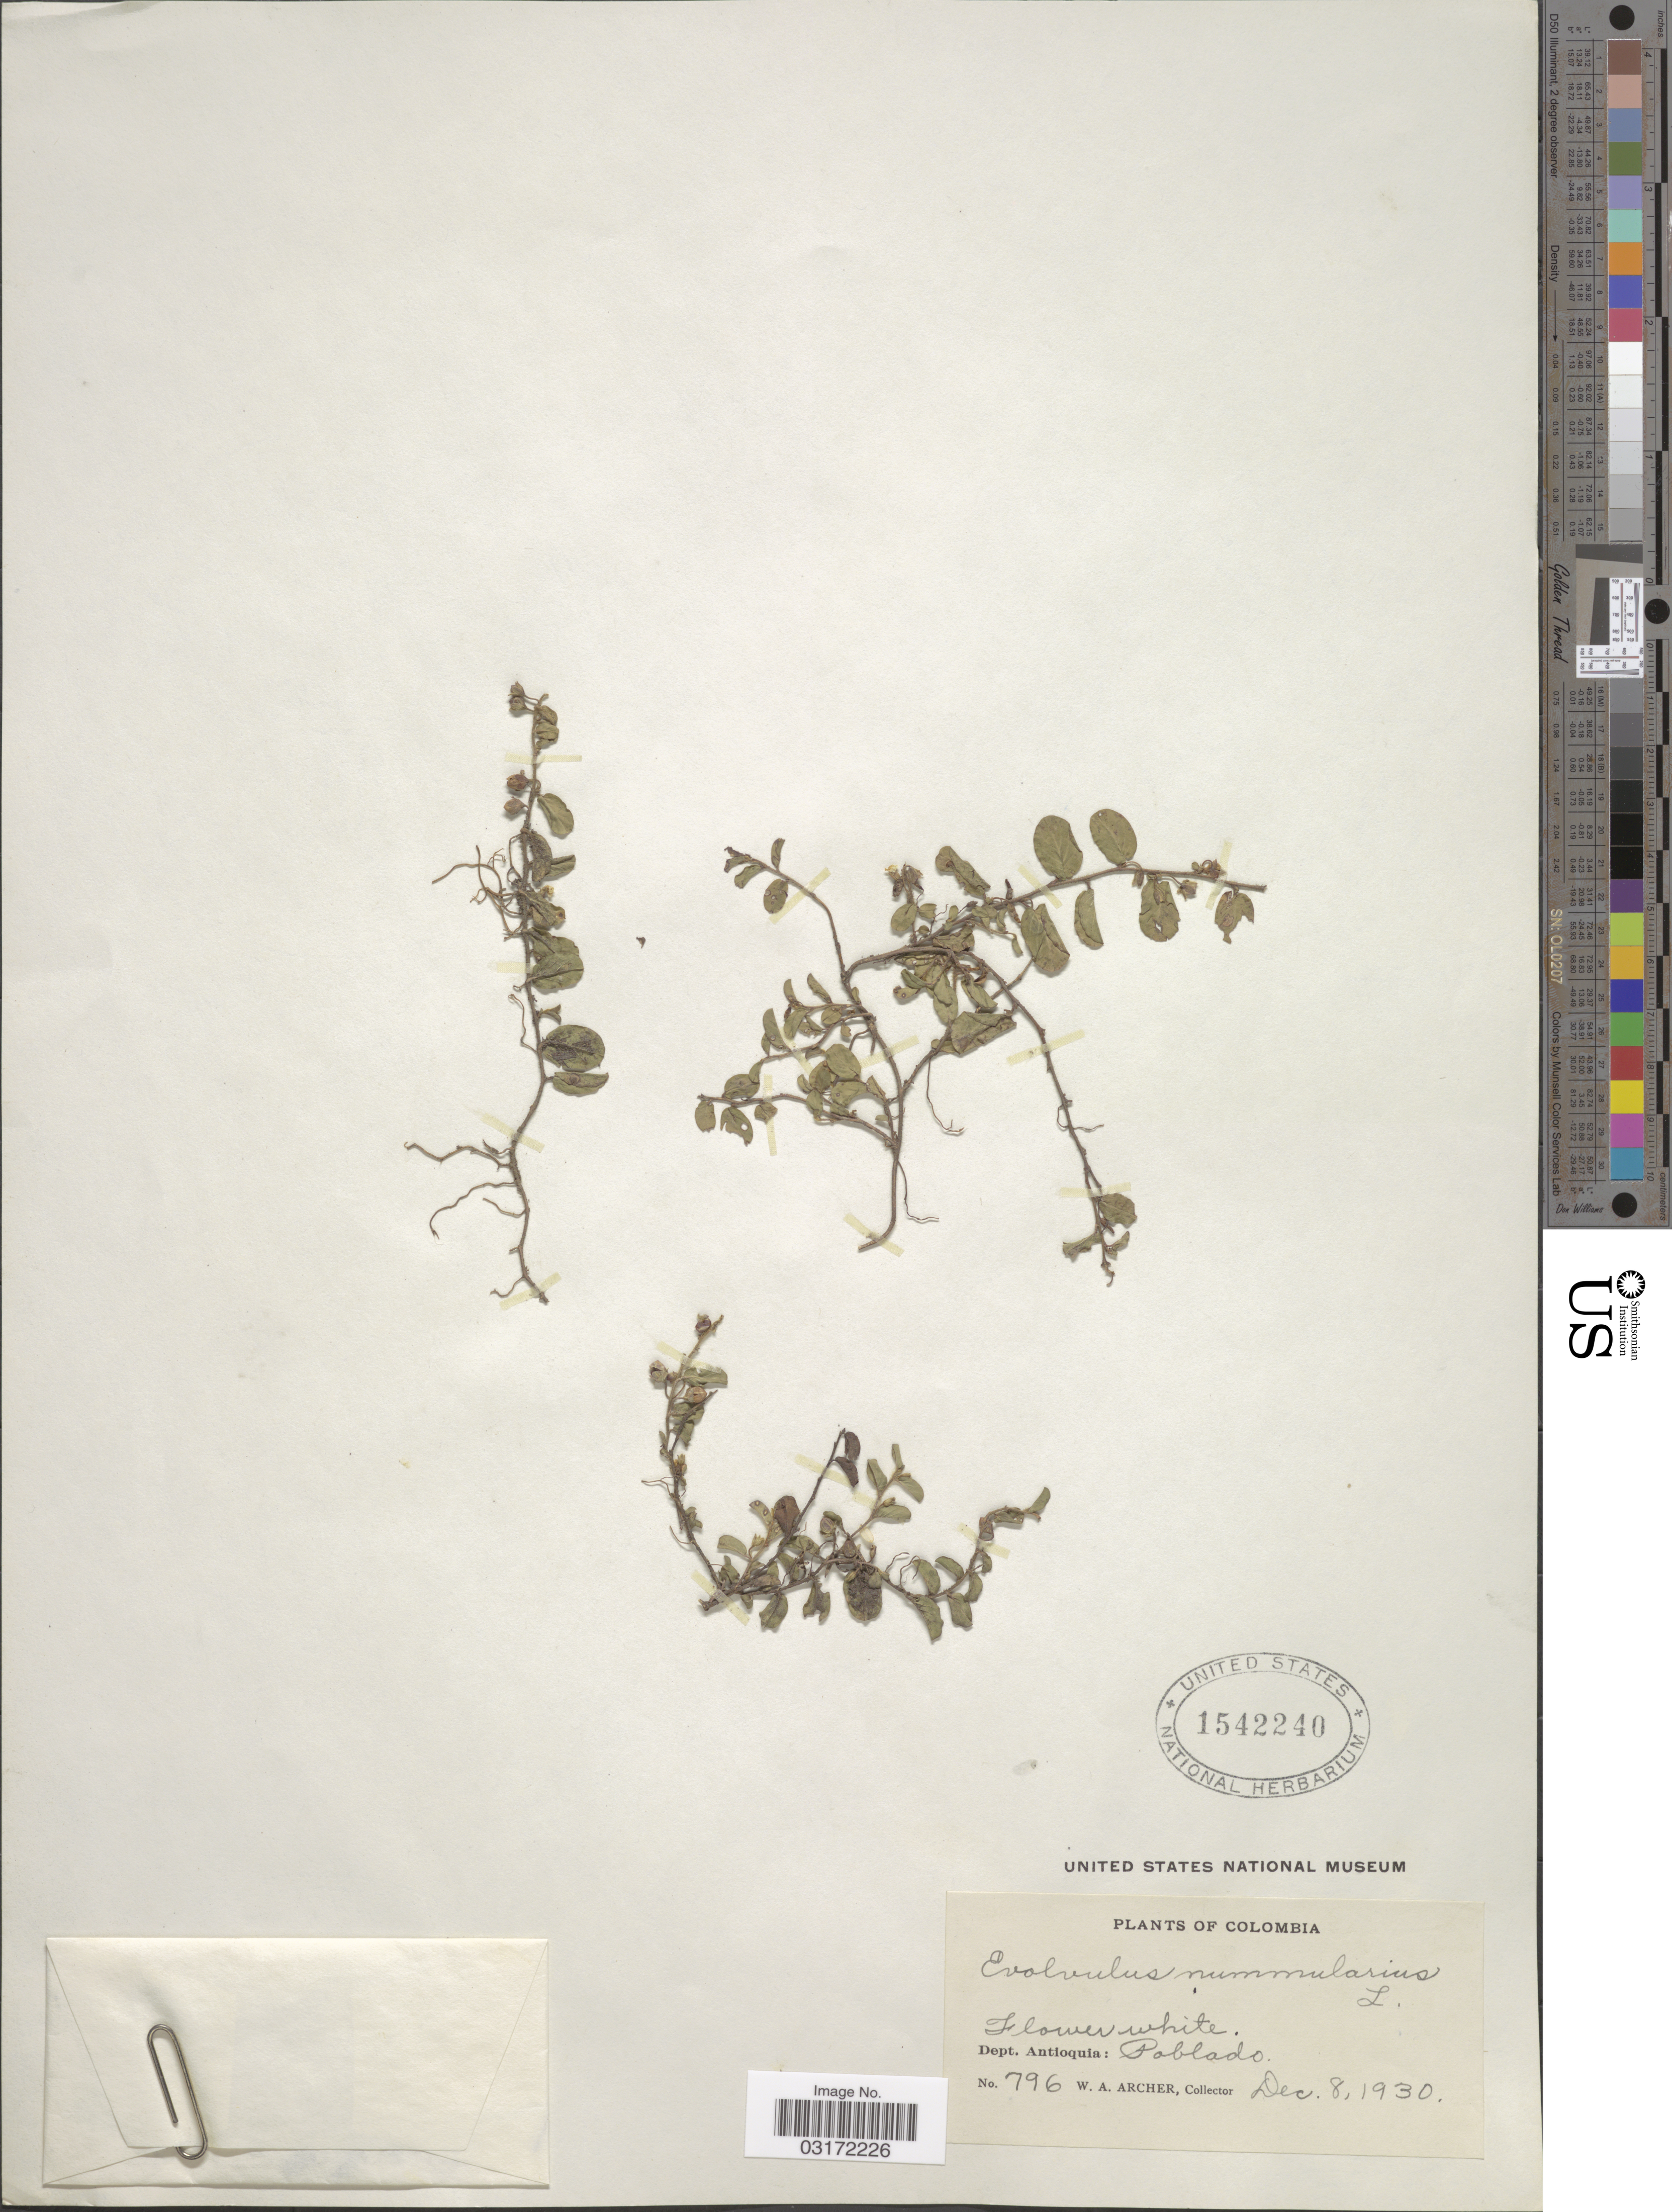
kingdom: Plantae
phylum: Tracheophyta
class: Magnoliopsida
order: Solanales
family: Convolvulaceae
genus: Evolvulus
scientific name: Evolvulus nummularius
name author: (L.) L.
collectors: W. Archer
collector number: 796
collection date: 1930-12-08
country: Colombia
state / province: Antioquia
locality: Dept. Antioquia: Poblado.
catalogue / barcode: US 1542240